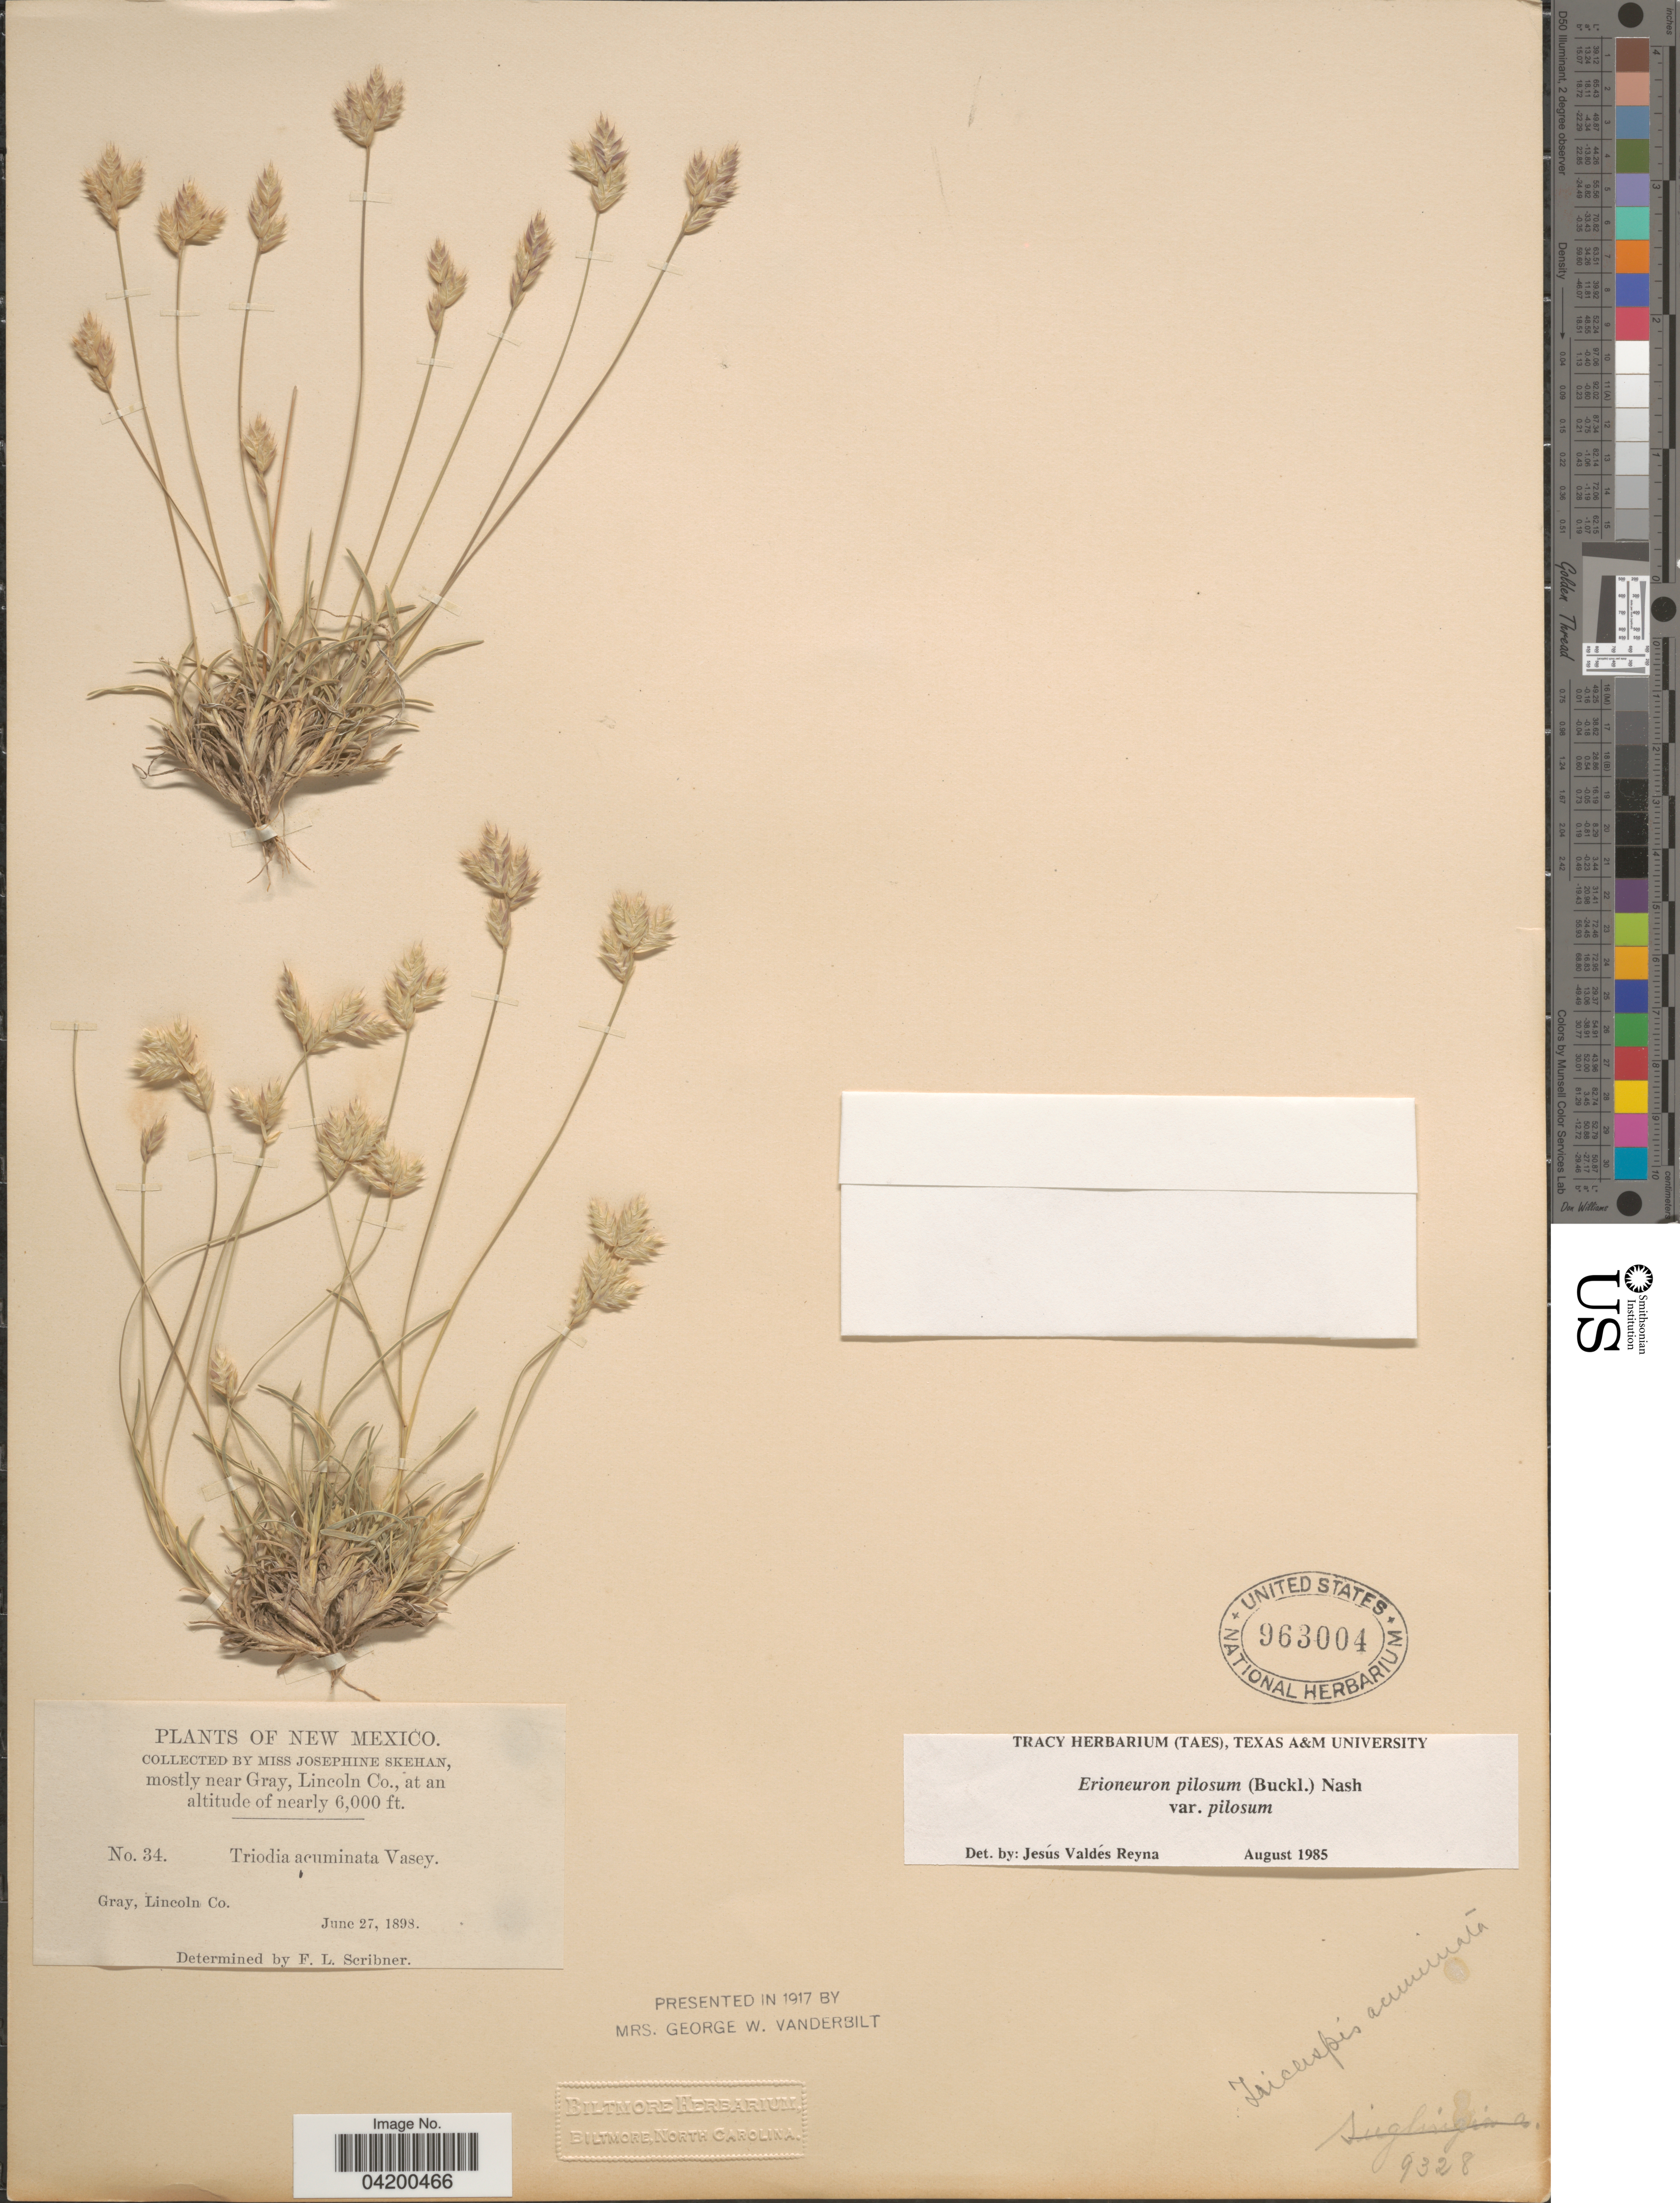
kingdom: Plantae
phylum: Tracheophyta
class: Liliopsida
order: Poales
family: Poaceae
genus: Erioneuron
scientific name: Erioneuron pilosum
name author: (Buckley) Nash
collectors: J. Skehan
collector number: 34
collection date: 1898-06-27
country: United States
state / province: New Mexico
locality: Gray, Lincoln Co.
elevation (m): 1829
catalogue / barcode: US 963004